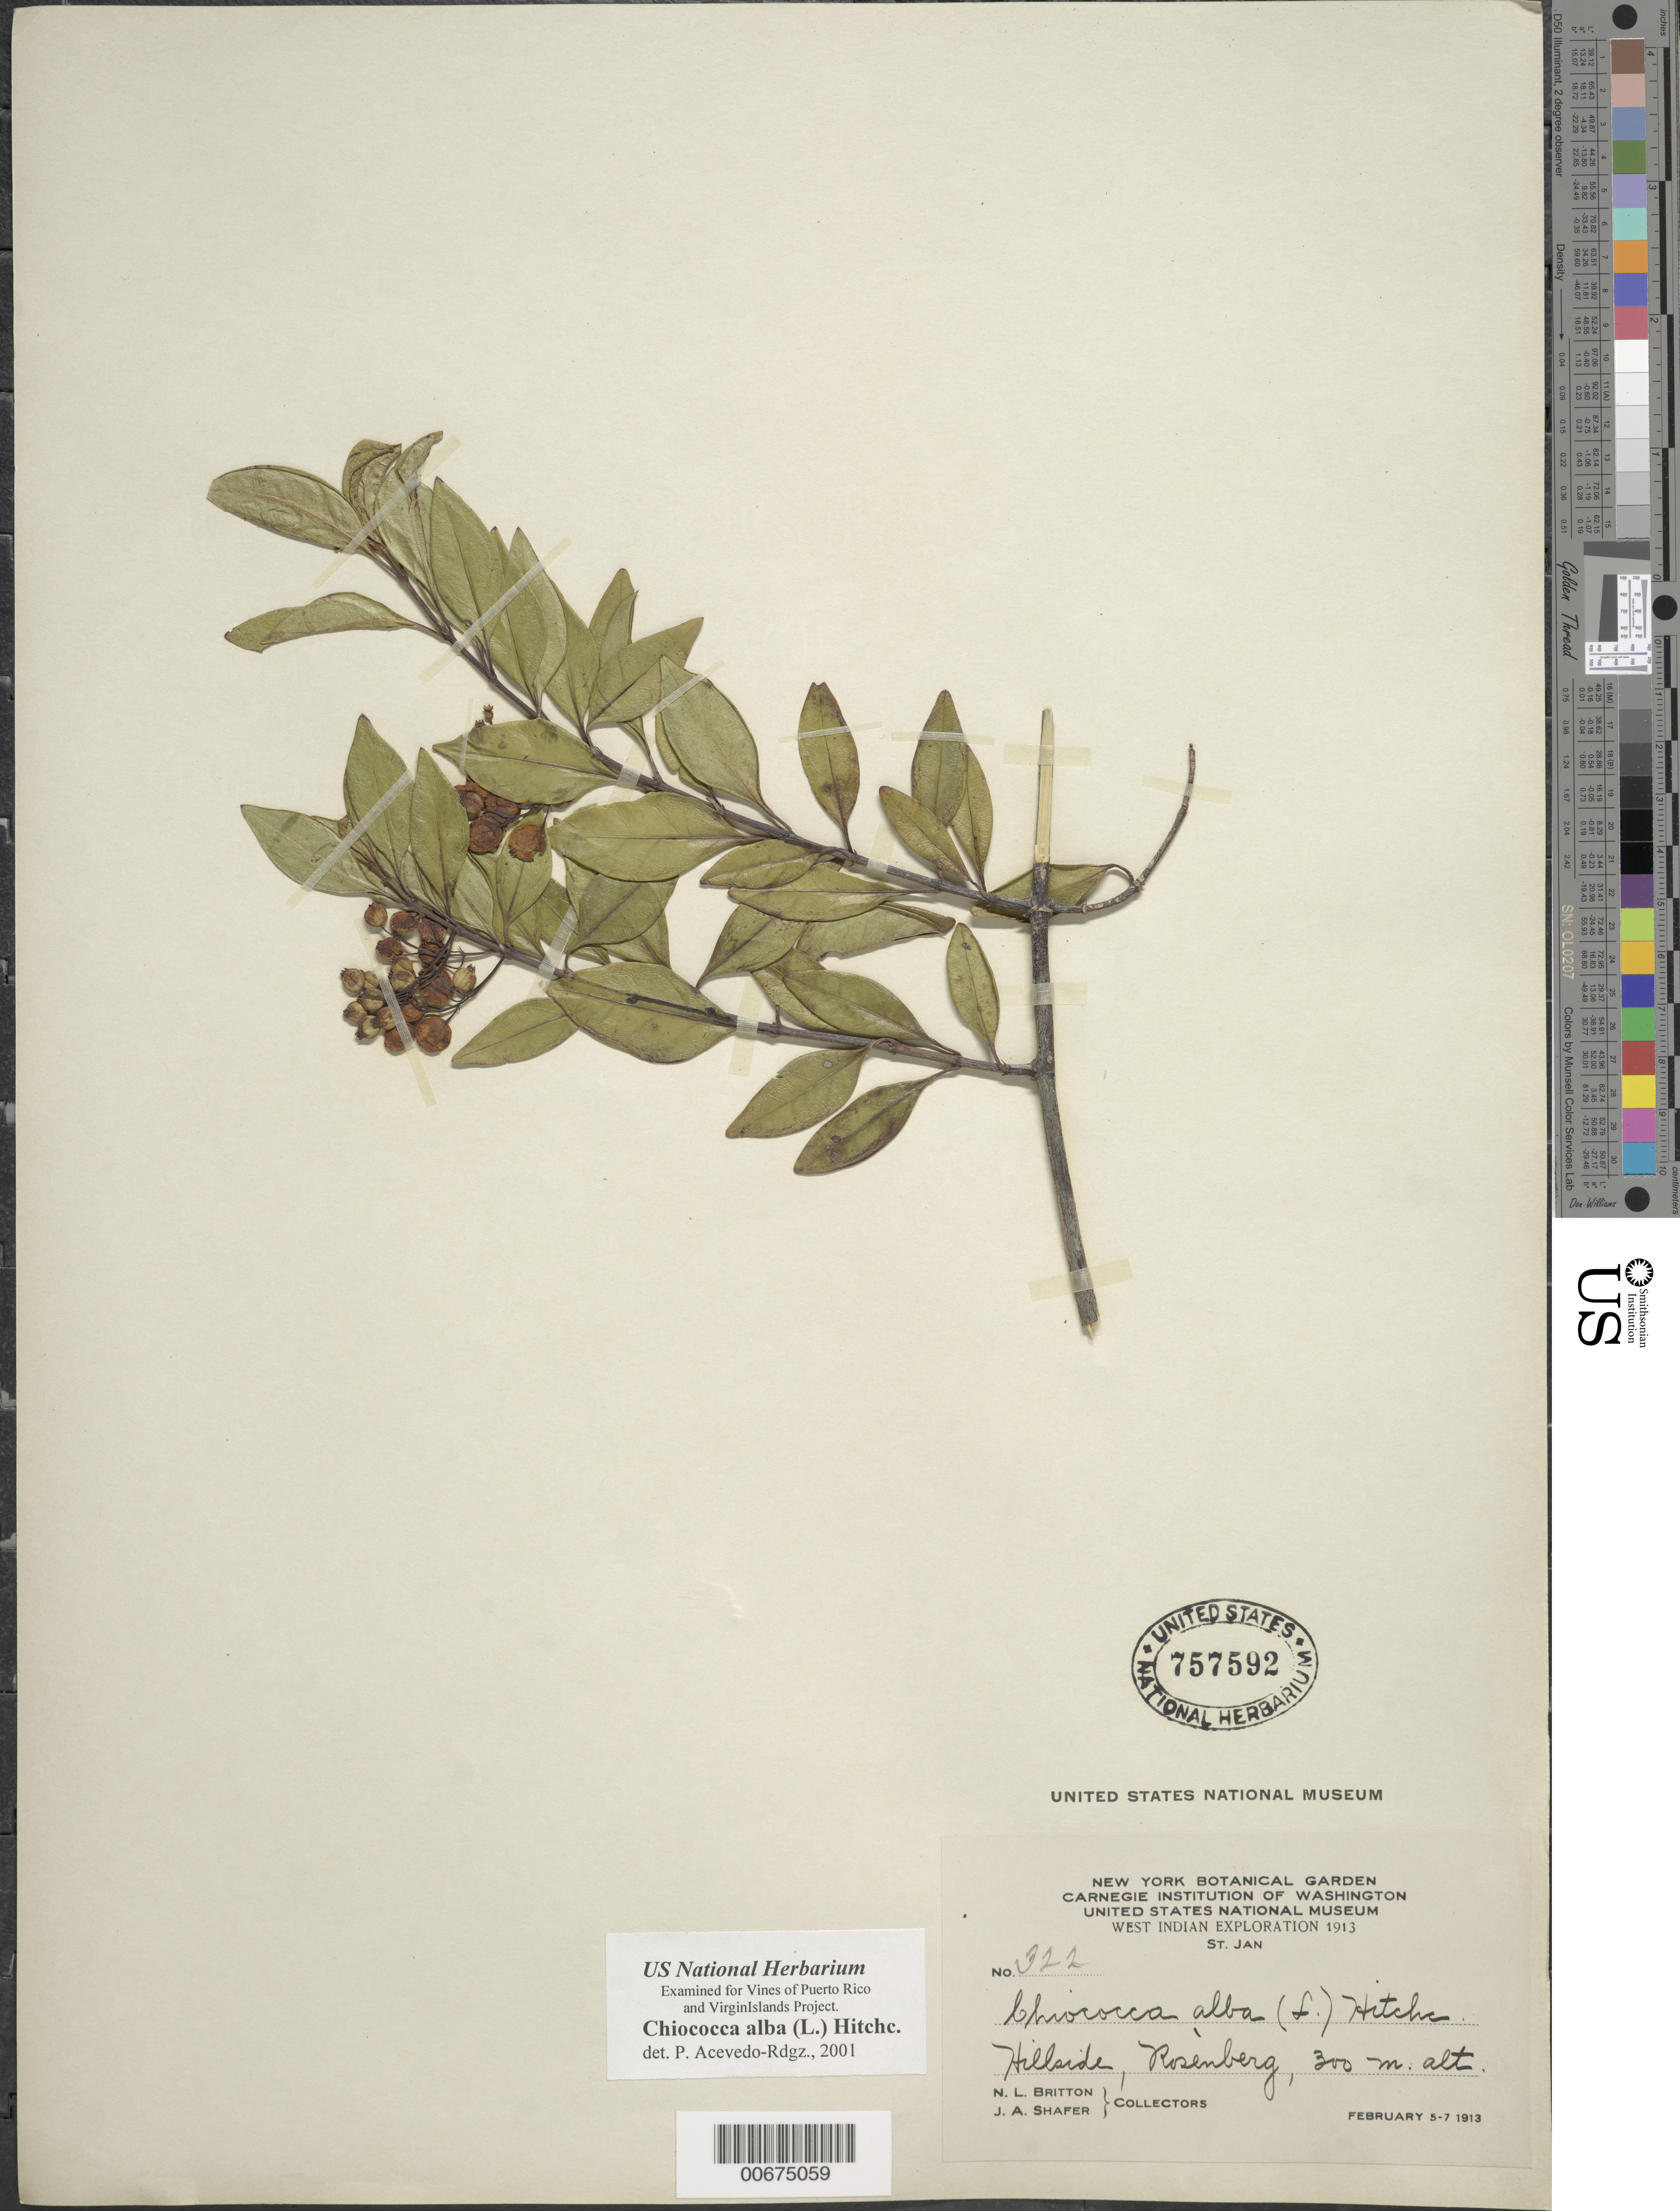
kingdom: Plantae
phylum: Tracheophyta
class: Magnoliopsida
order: Gentianales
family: Rubiaceae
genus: Chiococca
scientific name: Chiococca alba subsp. alba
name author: (L.) Hitchc.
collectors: N. Britton & J. A. Shafer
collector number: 322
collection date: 1913-02-05/1913-02-07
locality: West Indian Exploration. St. Jan. Hillside, Rosenberg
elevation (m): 300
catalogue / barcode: US 757592